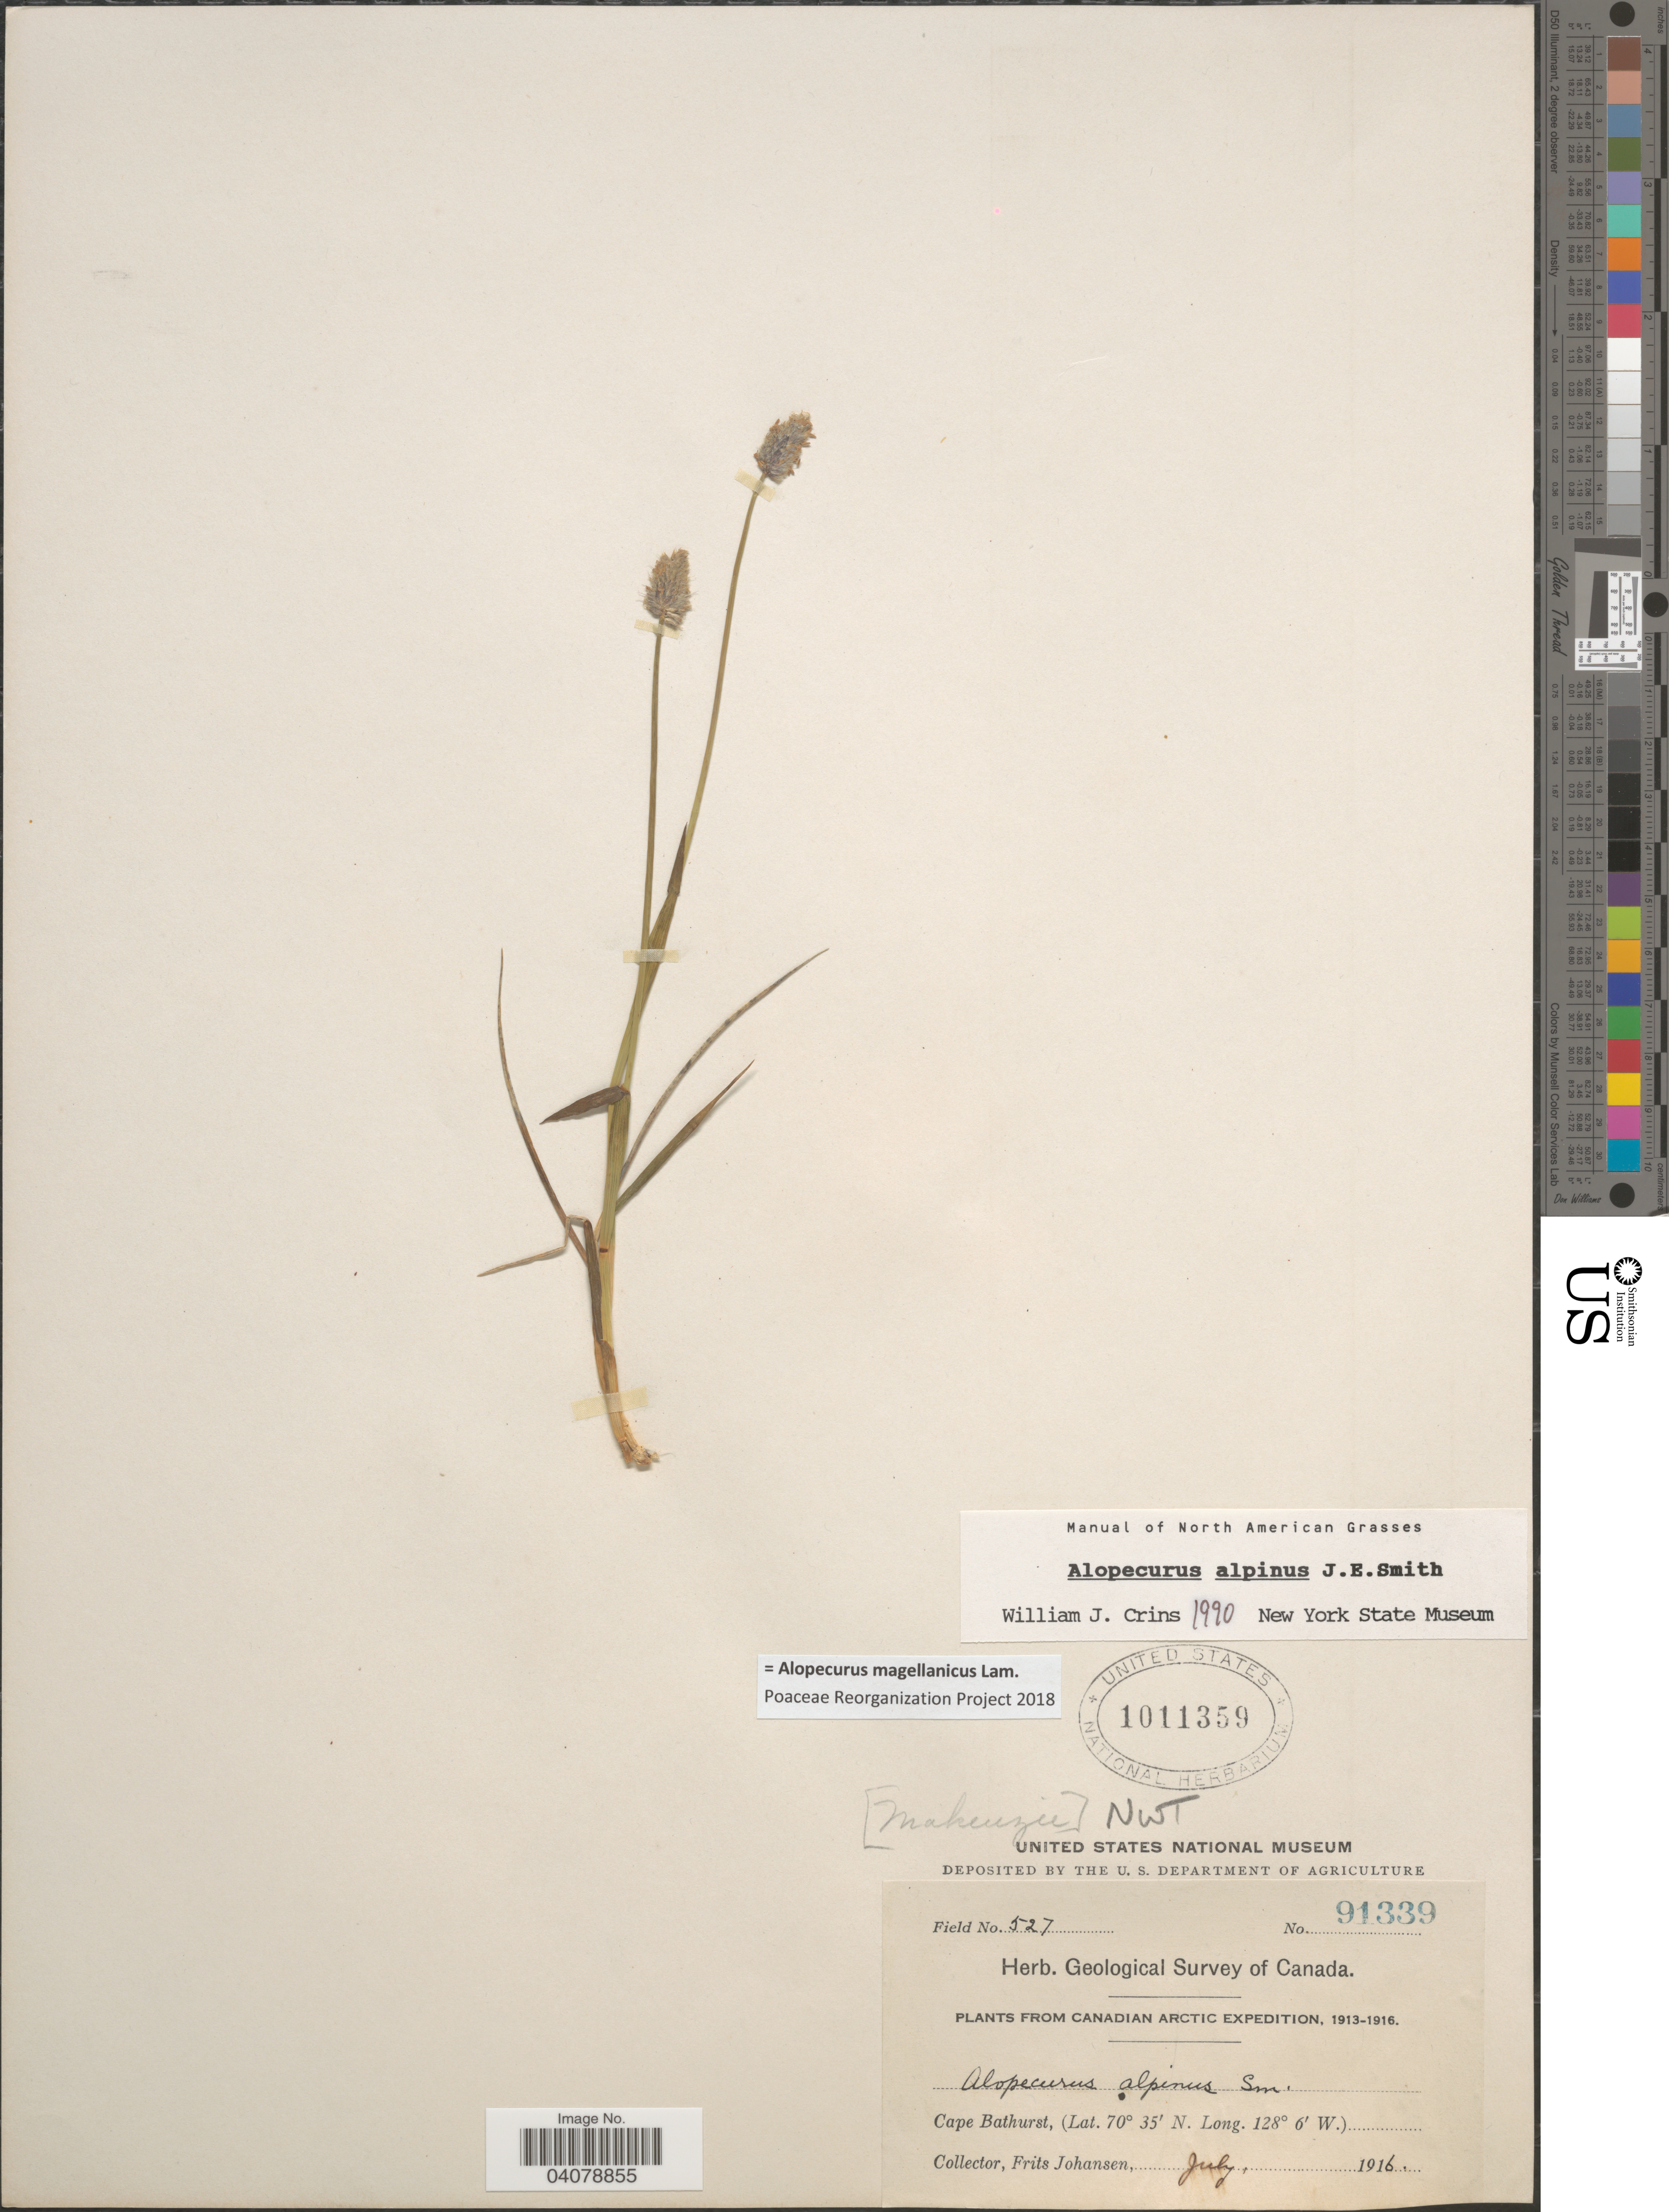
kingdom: Plantae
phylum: Tracheophyta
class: Liliopsida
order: Poales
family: Poaceae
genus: Alopecurus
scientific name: Alopecurus magellanicus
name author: Lam.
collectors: F. Johansen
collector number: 527/91339?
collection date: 1916-07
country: Canada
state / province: Northwest Territories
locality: Mackenzie. Herb. Geological Survey of Canada. Canadian Arctic Expedition, 1913-1916. Cape Bathurst.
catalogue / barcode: US 1011359